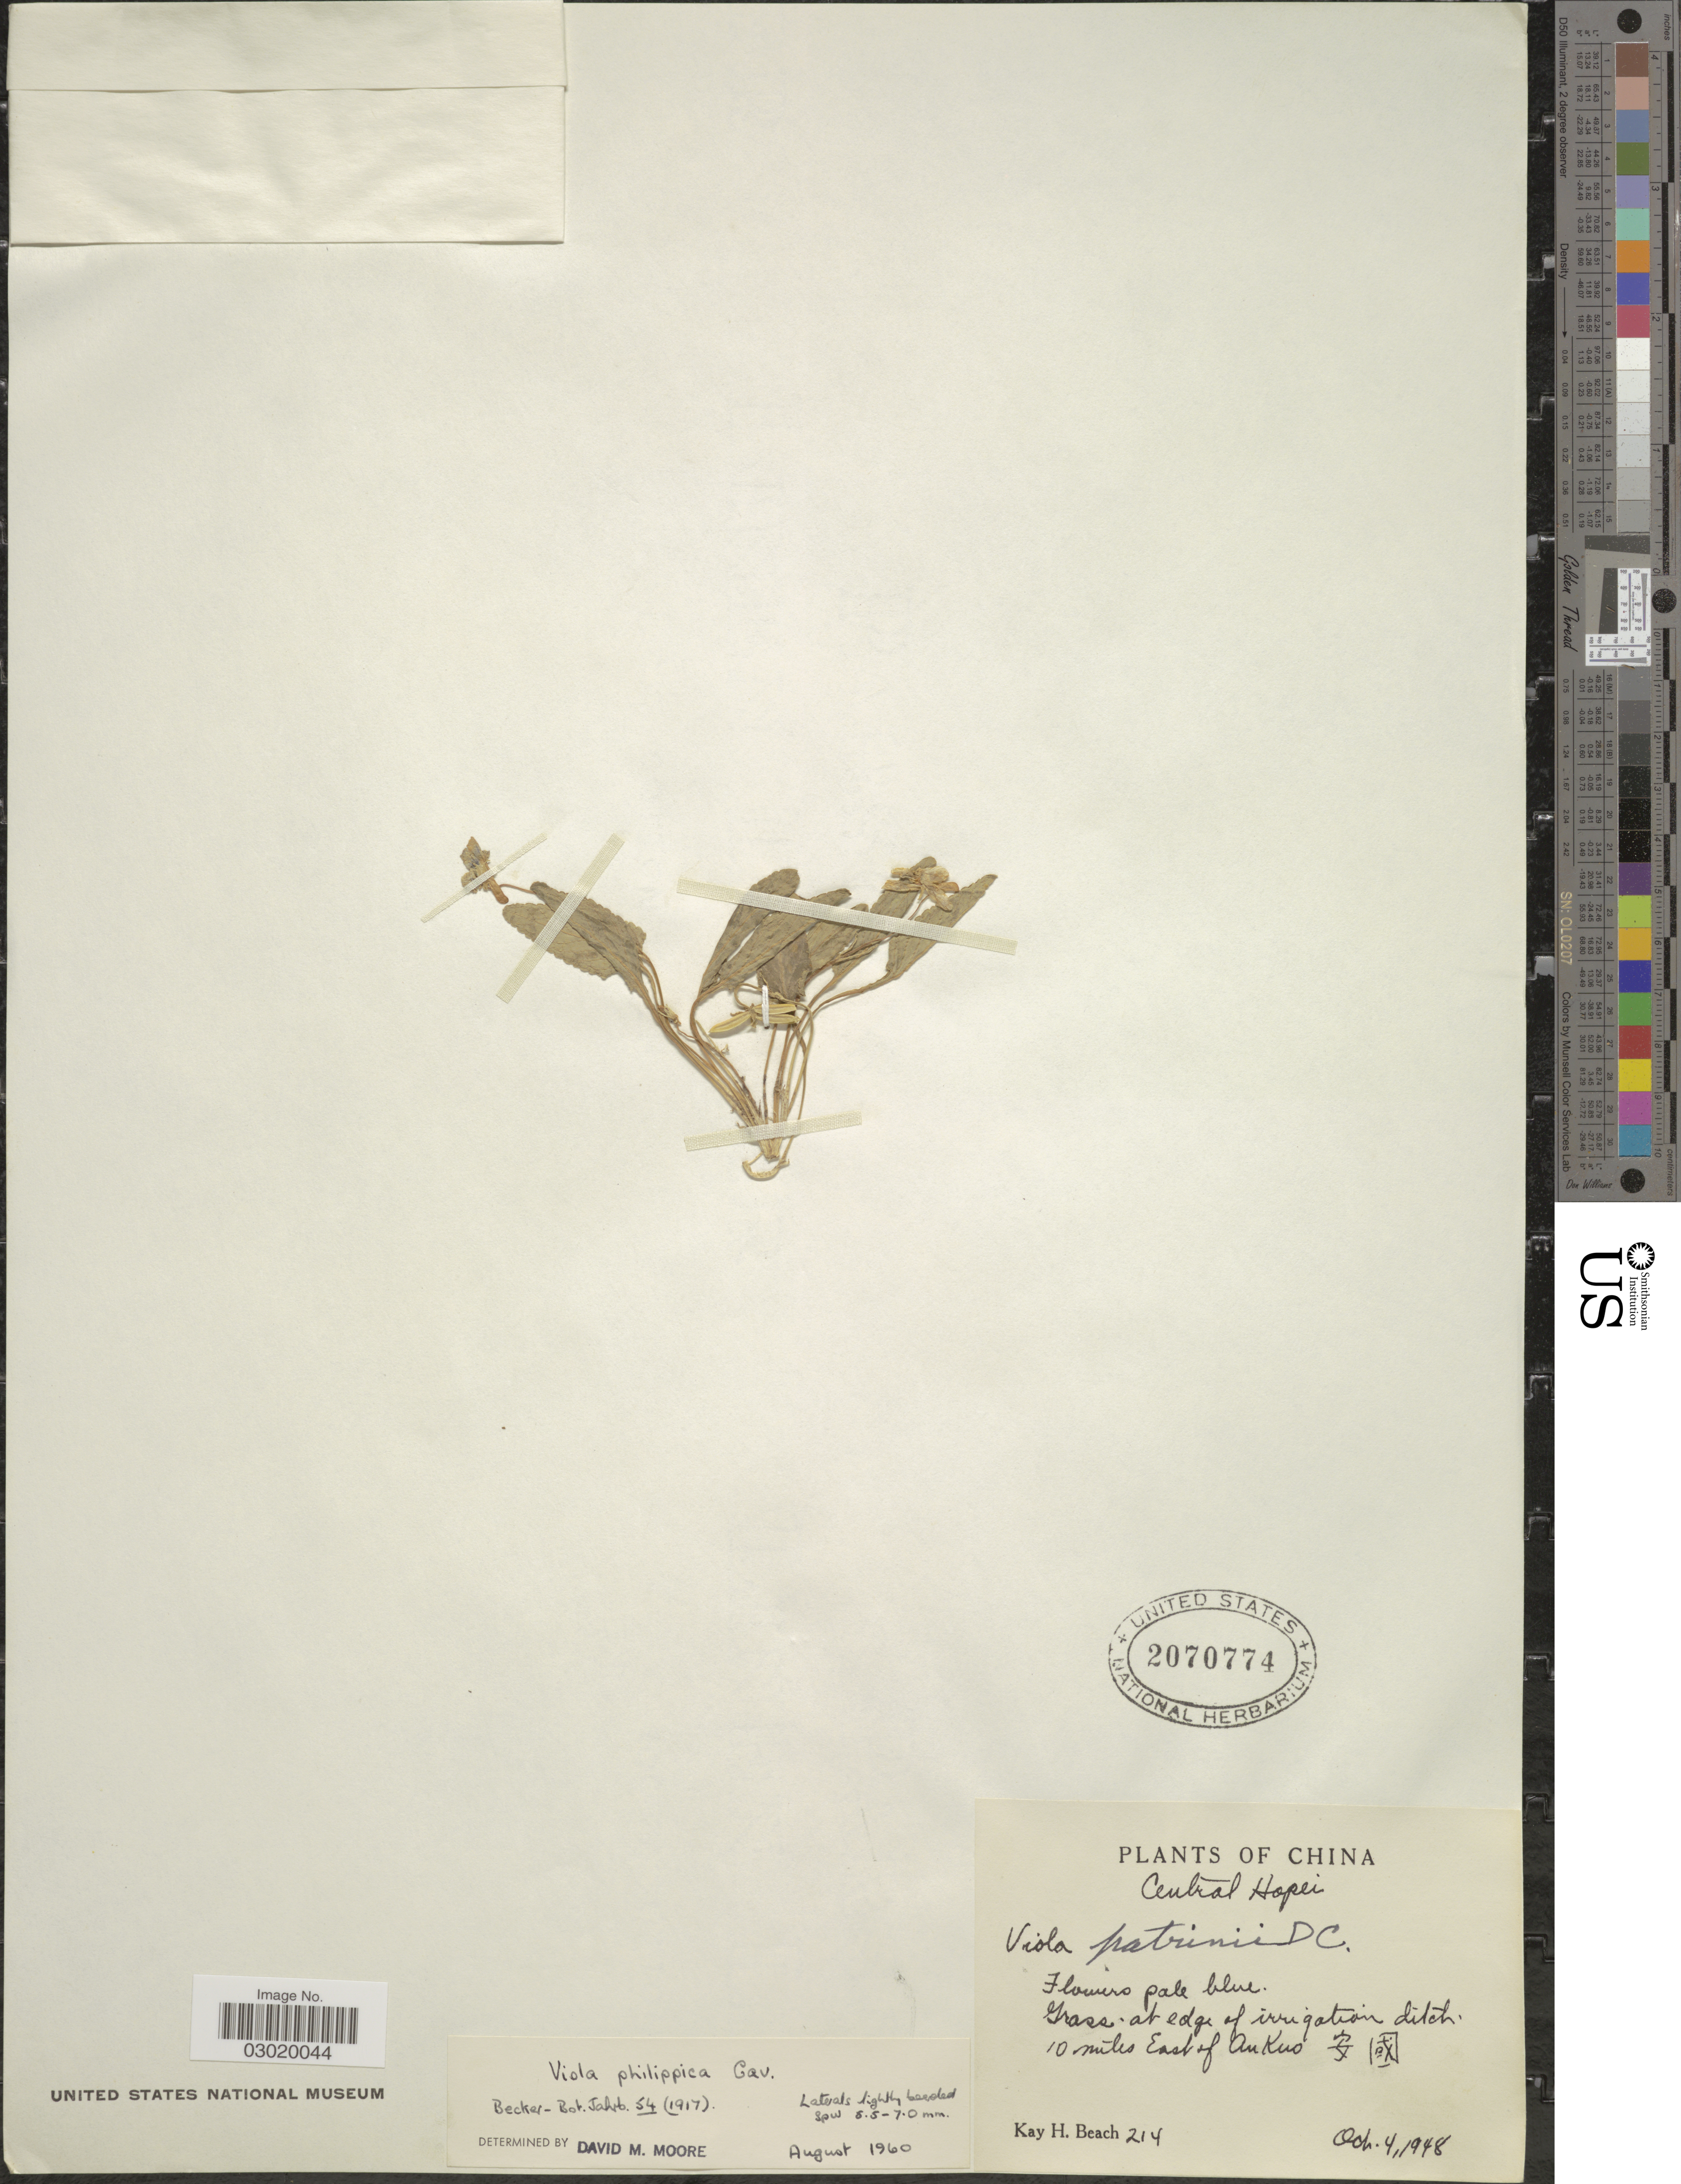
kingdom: Plantae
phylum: Tracheophyta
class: Magnoliopsida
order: Malpighiales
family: Violaceae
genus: Viola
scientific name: Viola patrinii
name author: DC.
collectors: K. H. Beach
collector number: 214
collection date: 1948-10-04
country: China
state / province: Hebei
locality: Central Hopei. 10 miles East of Au Kuo X.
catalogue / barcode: US 2070774